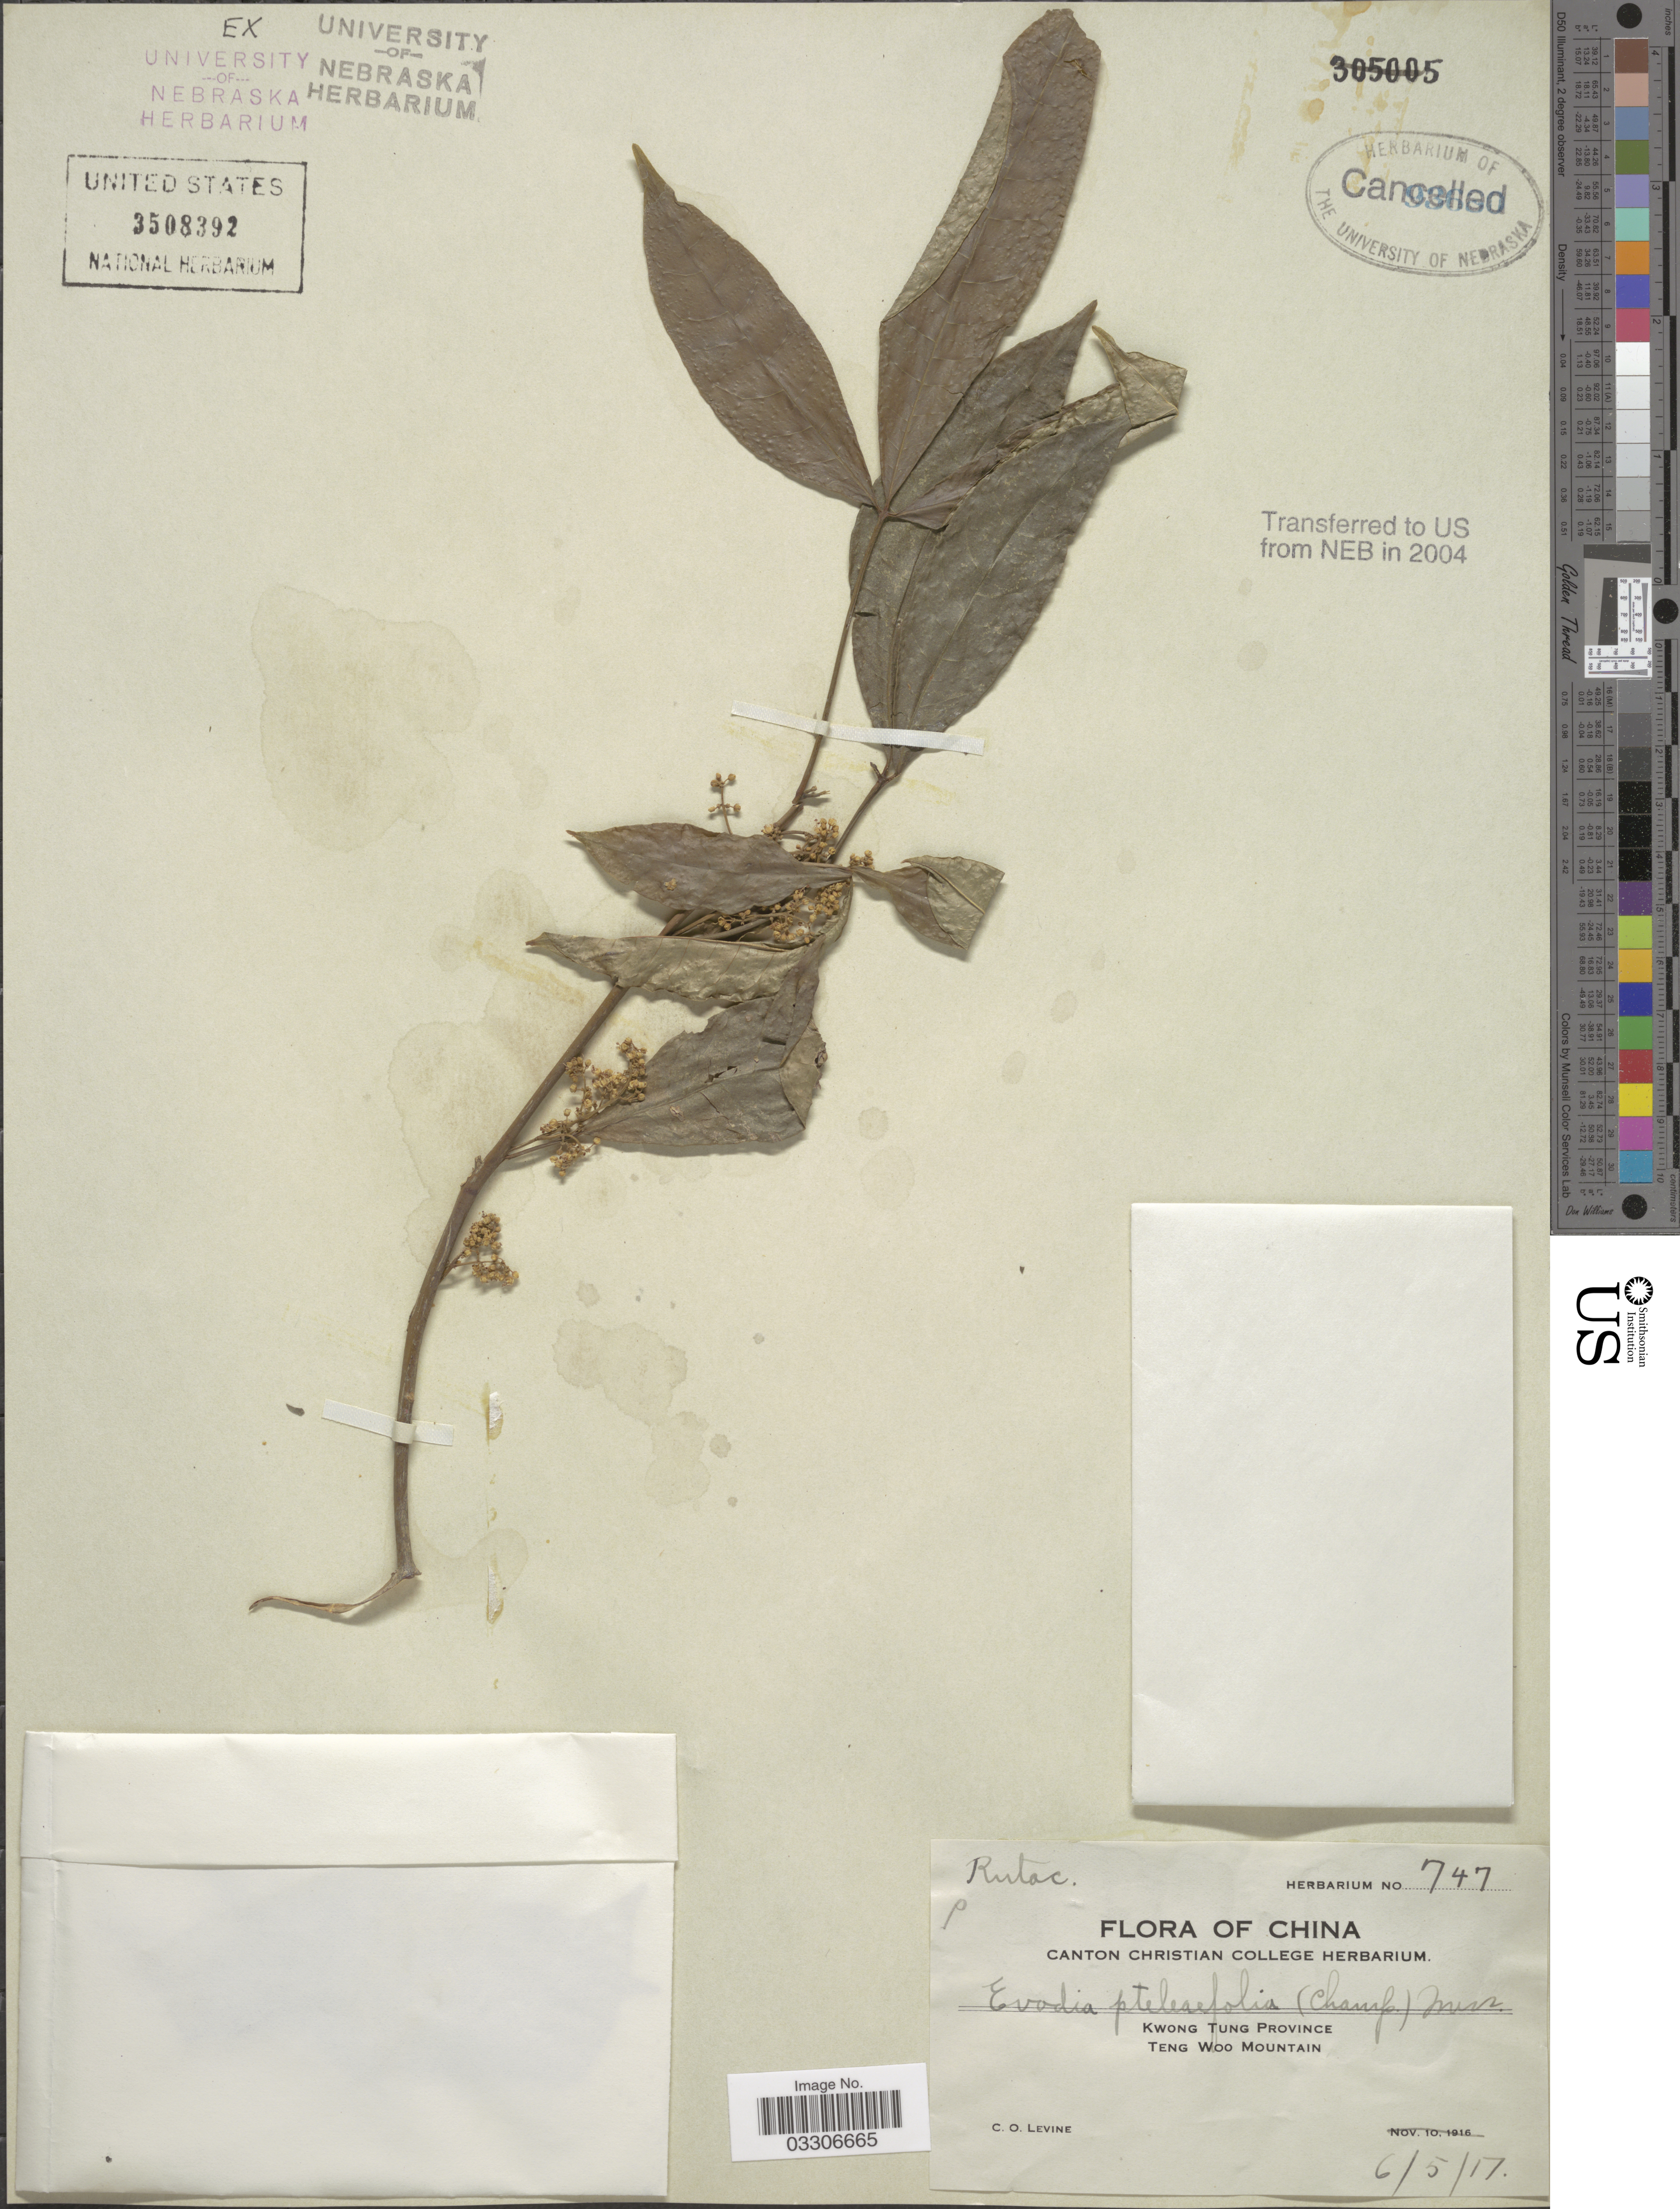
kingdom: Plantae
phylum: Tracheophyta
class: Magnoliopsida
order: Sapindales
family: Rutaceae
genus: Melicope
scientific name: Melicope pteleifolia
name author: (Champ. ex Benth.) T.G. Hartley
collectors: C. O. Levine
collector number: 747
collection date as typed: Transcribed d/m/y: 6/5/17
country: China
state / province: Guangdong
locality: Kwong Tung Province. Teng Woo Mountain.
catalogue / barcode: US 3508392